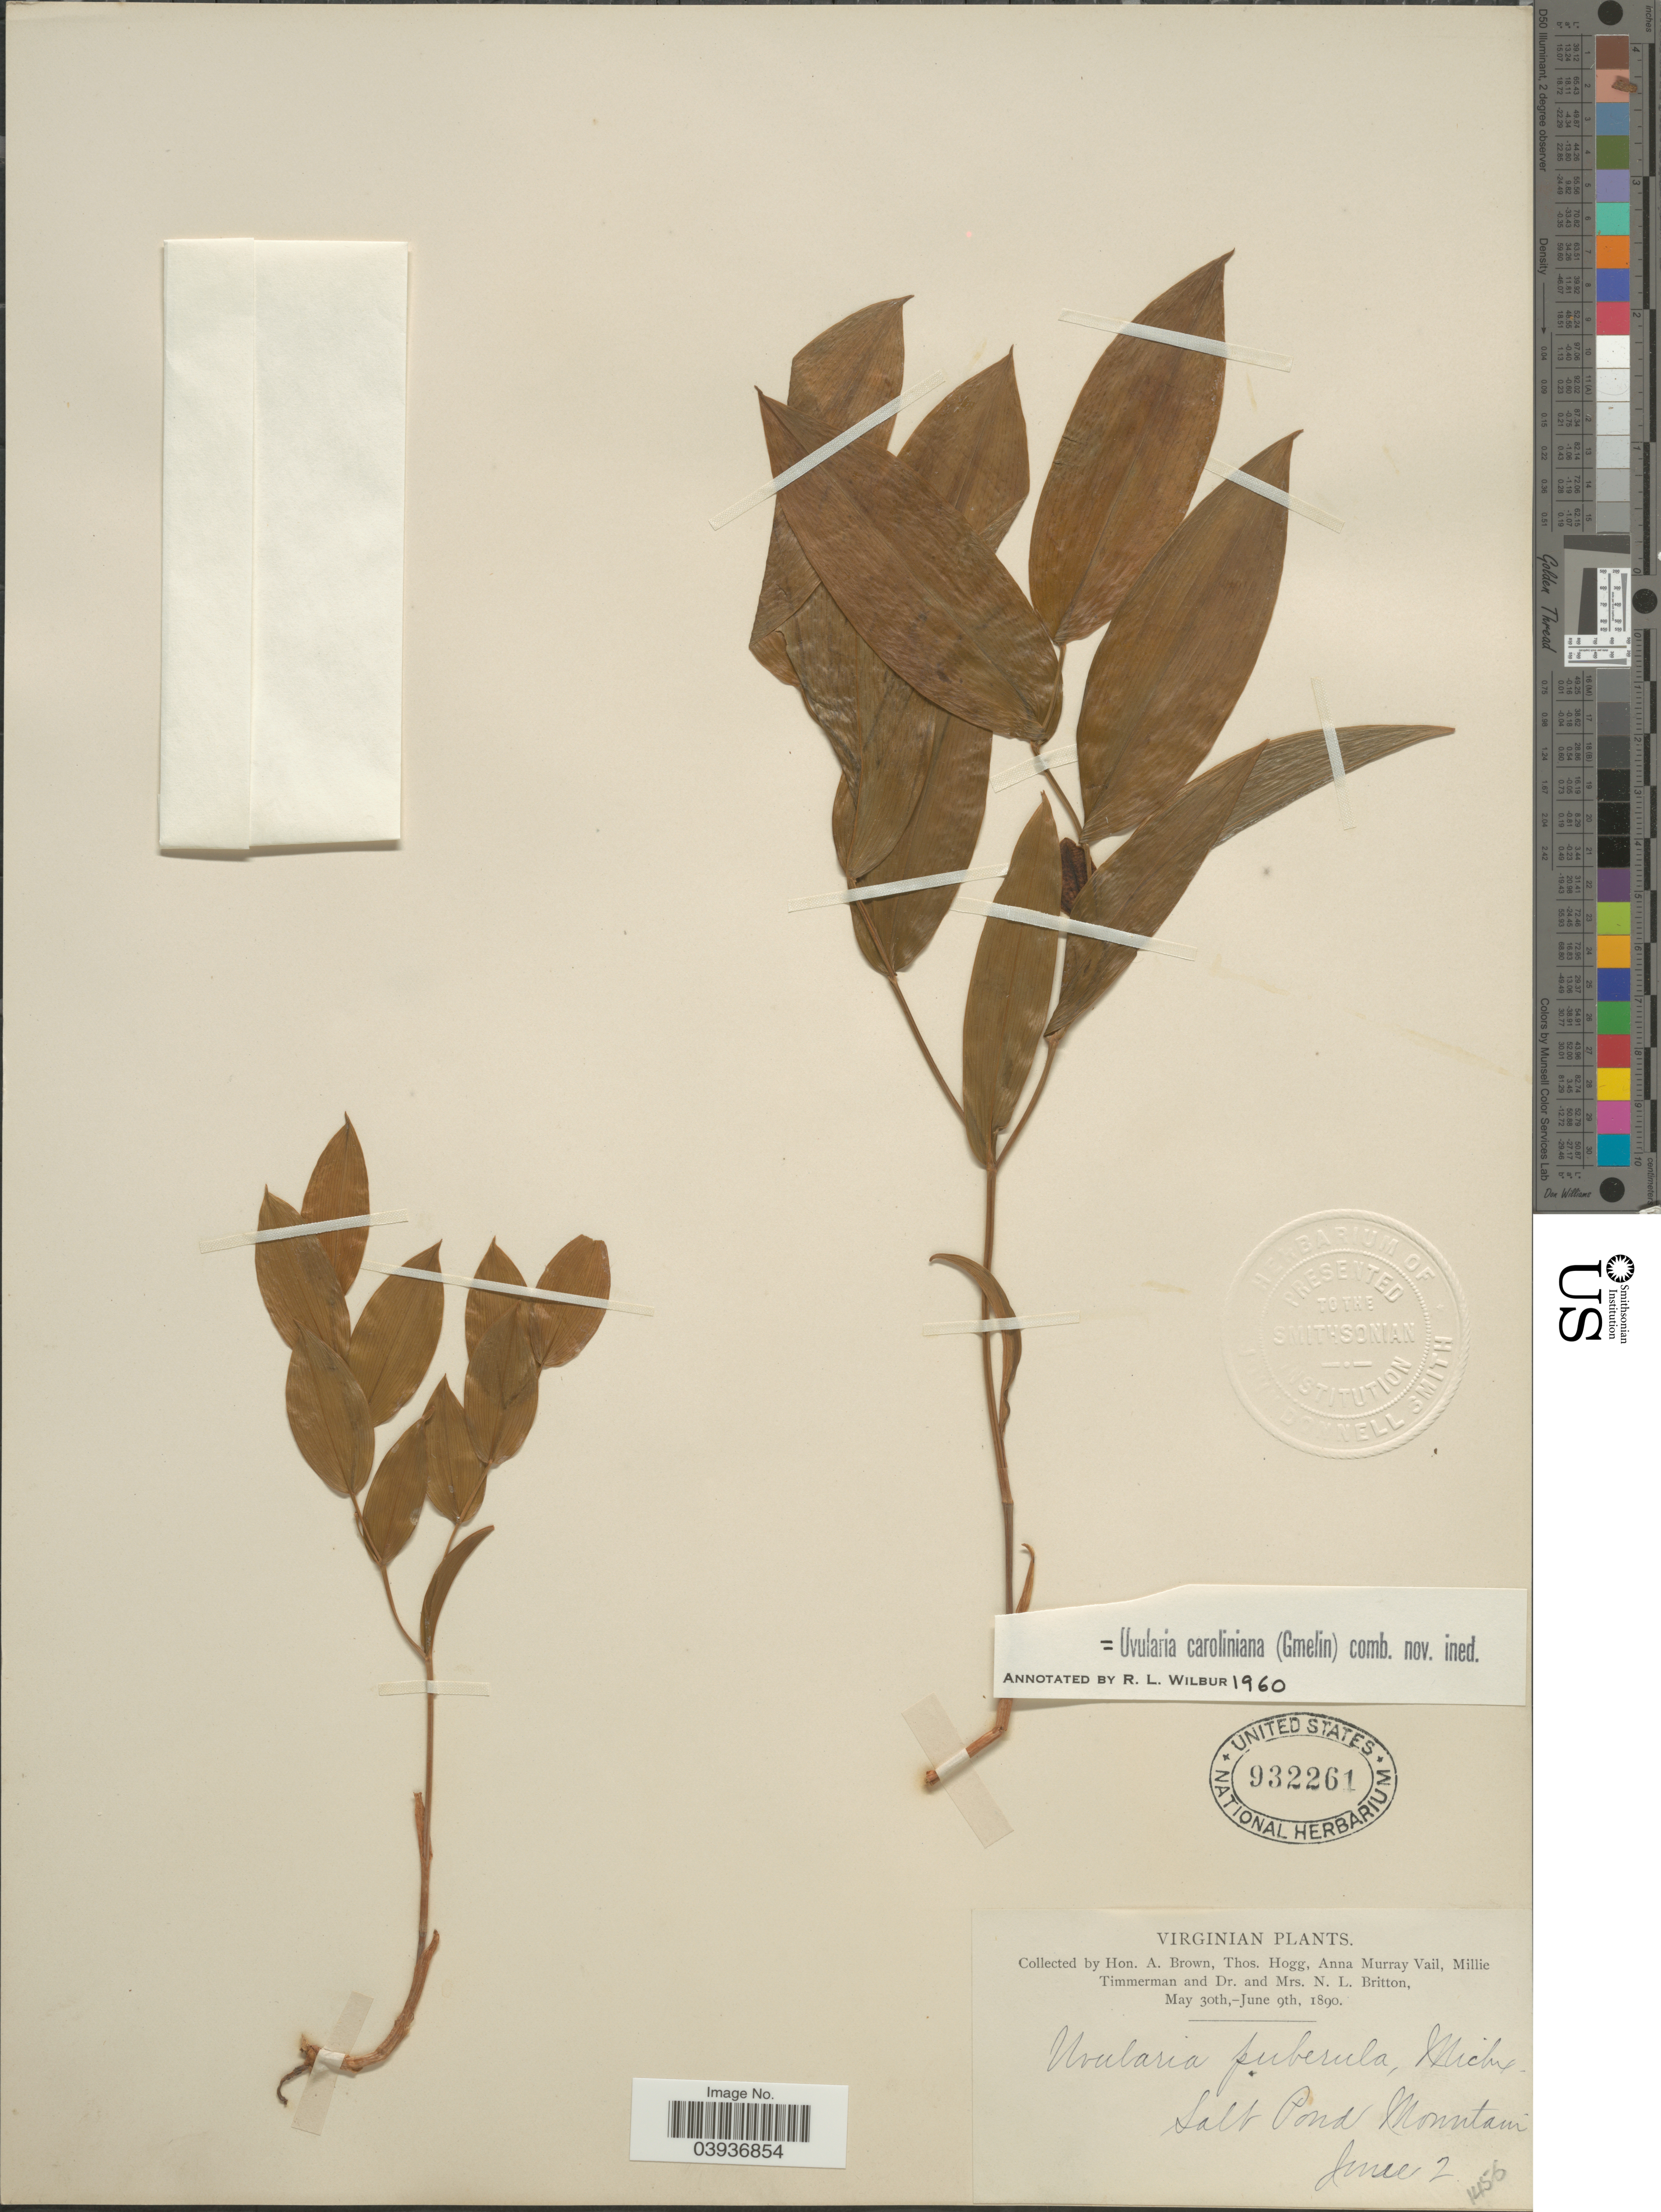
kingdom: Plantae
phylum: Tracheophyta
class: Liliopsida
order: Liliales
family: Colchicaceae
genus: Uvularia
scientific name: Uvularia caroliniana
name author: (J.F. Gmel.) Wilbur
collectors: H. A. Brown, T. Hogg, A. Vail, M. Timmerman & et al.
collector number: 1456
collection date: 1890-06-02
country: United States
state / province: Virginia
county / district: Giles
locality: Salt Pond Mountain.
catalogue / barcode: US 932261